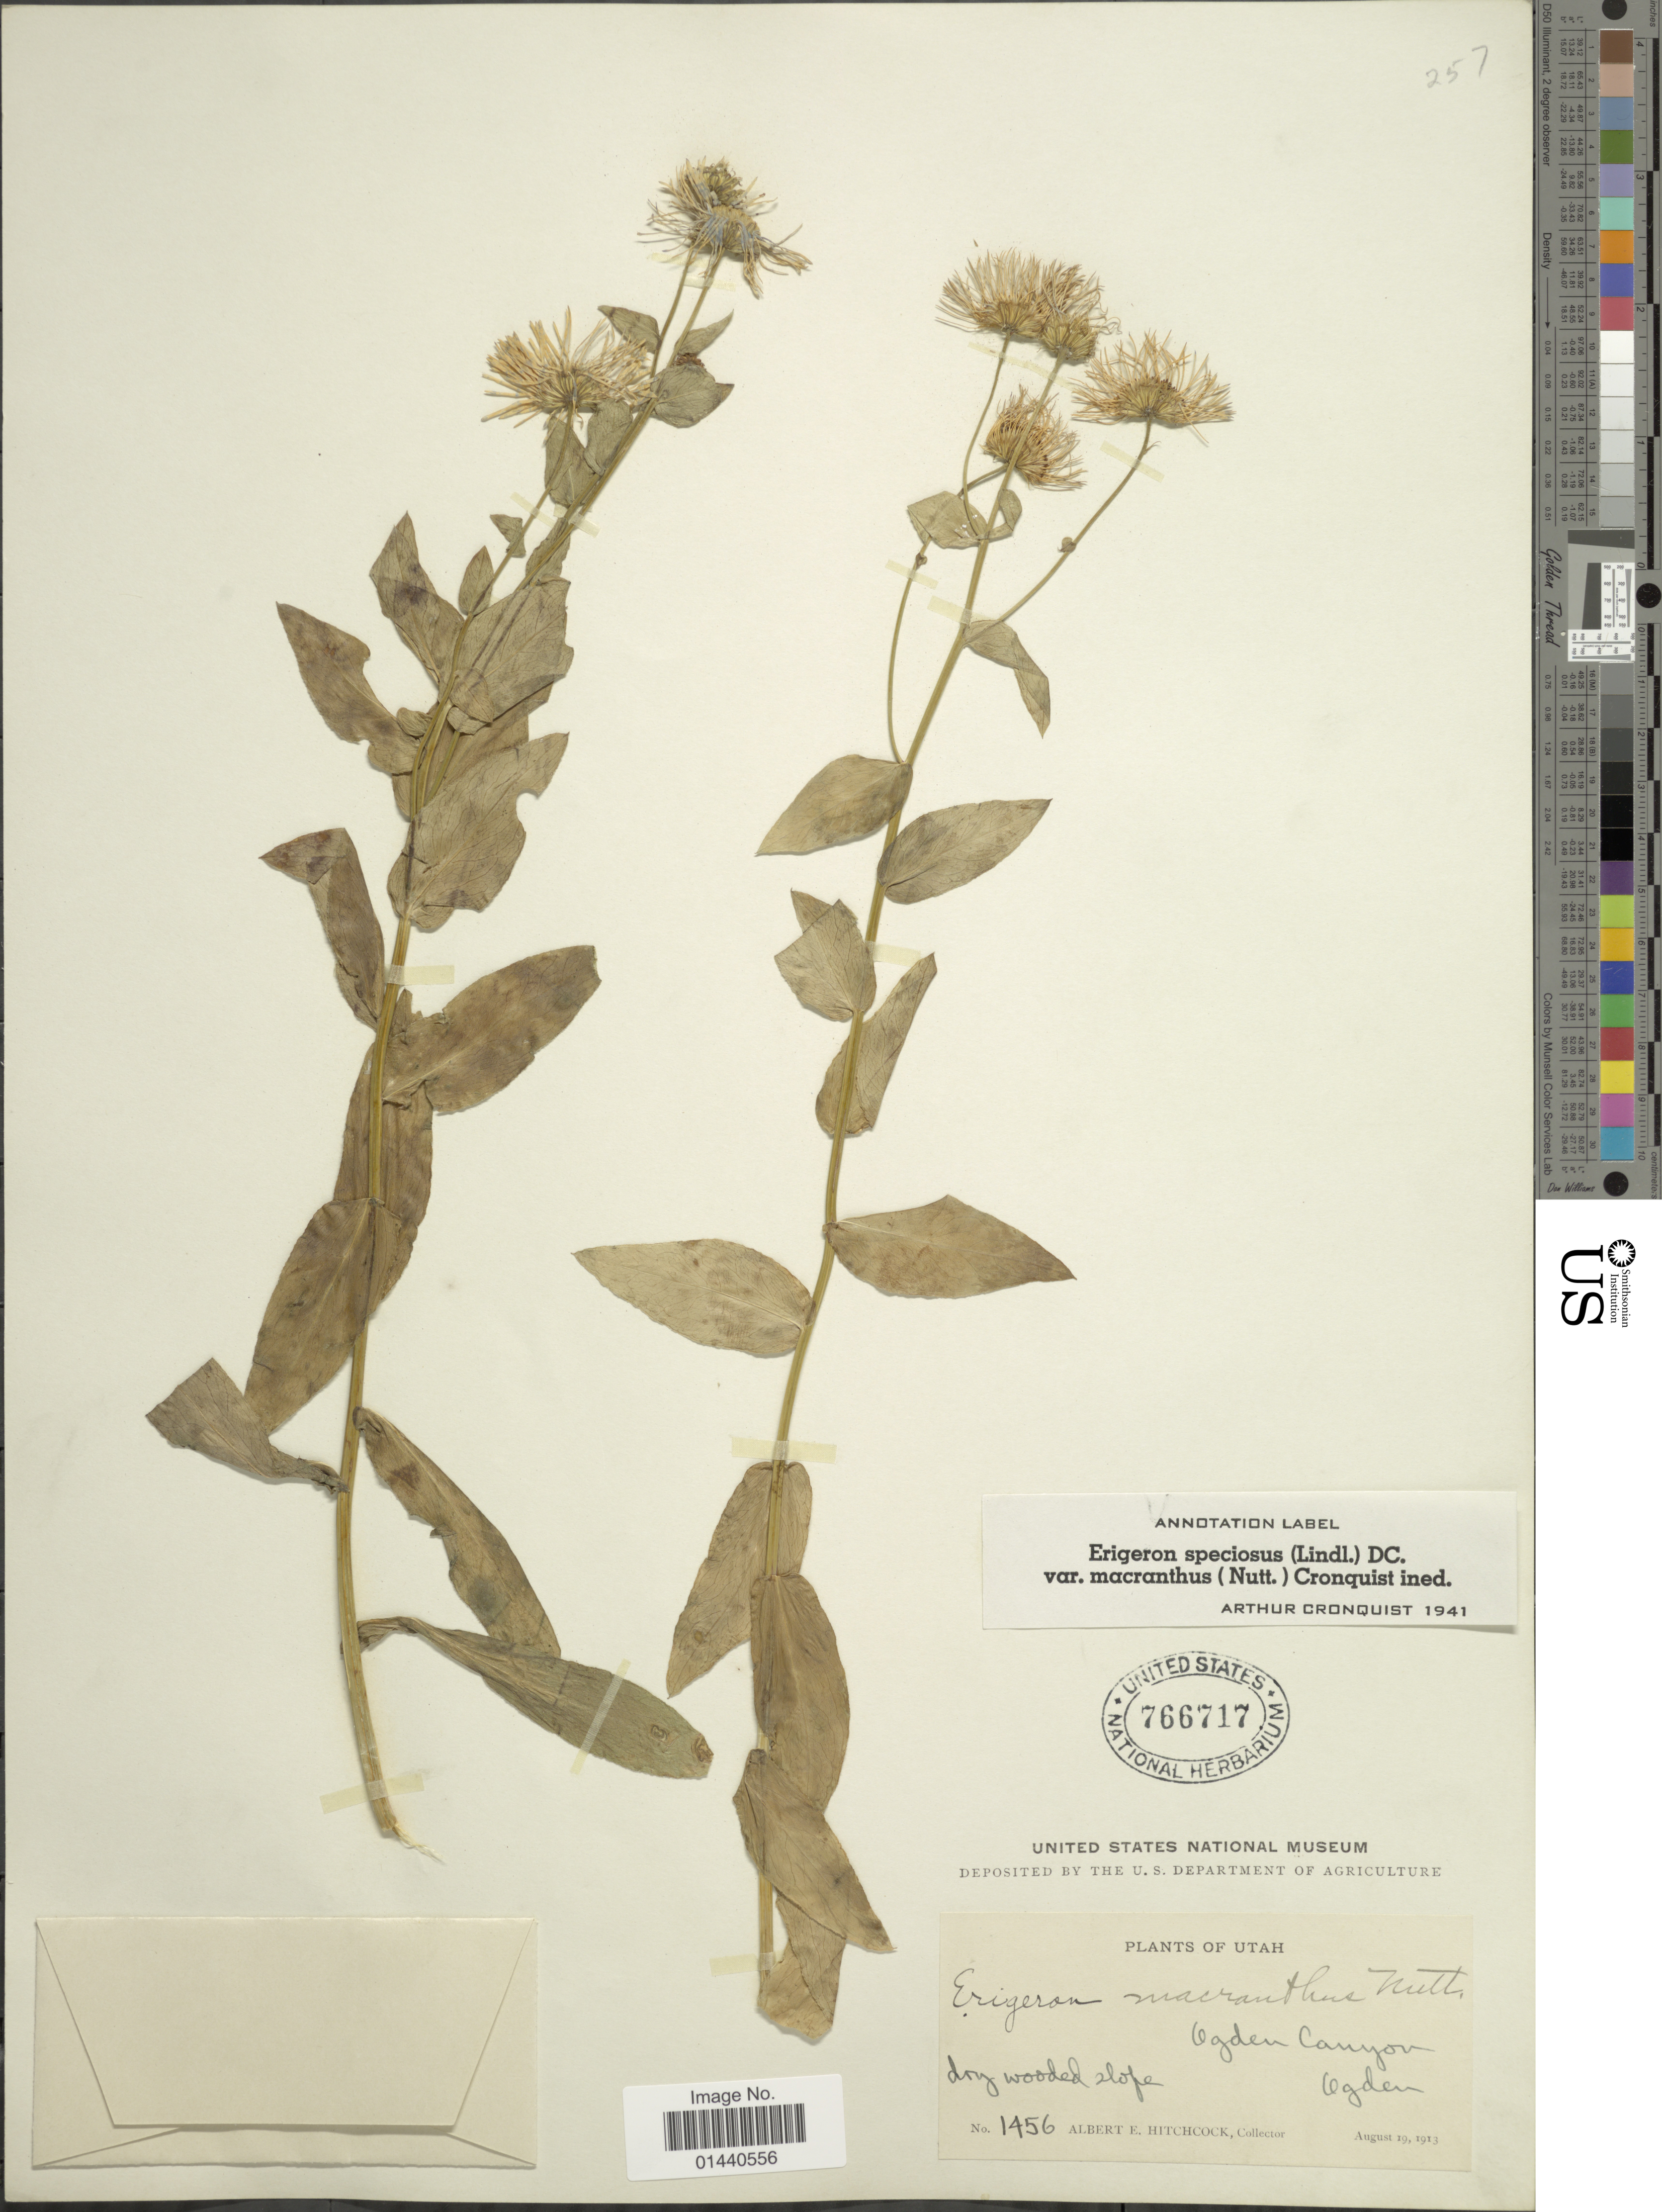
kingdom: Plantae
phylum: Tracheophyta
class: Magnoliopsida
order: Asterales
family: Asteraceae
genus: Erigeron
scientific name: Erigeron speciosus var. macranthus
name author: (Nutt.) Cronq.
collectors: A. S. Hitchcock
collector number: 1456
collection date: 1913-08-19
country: United States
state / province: Utah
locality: Ogden Canyon. Ogden.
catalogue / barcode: US 766717